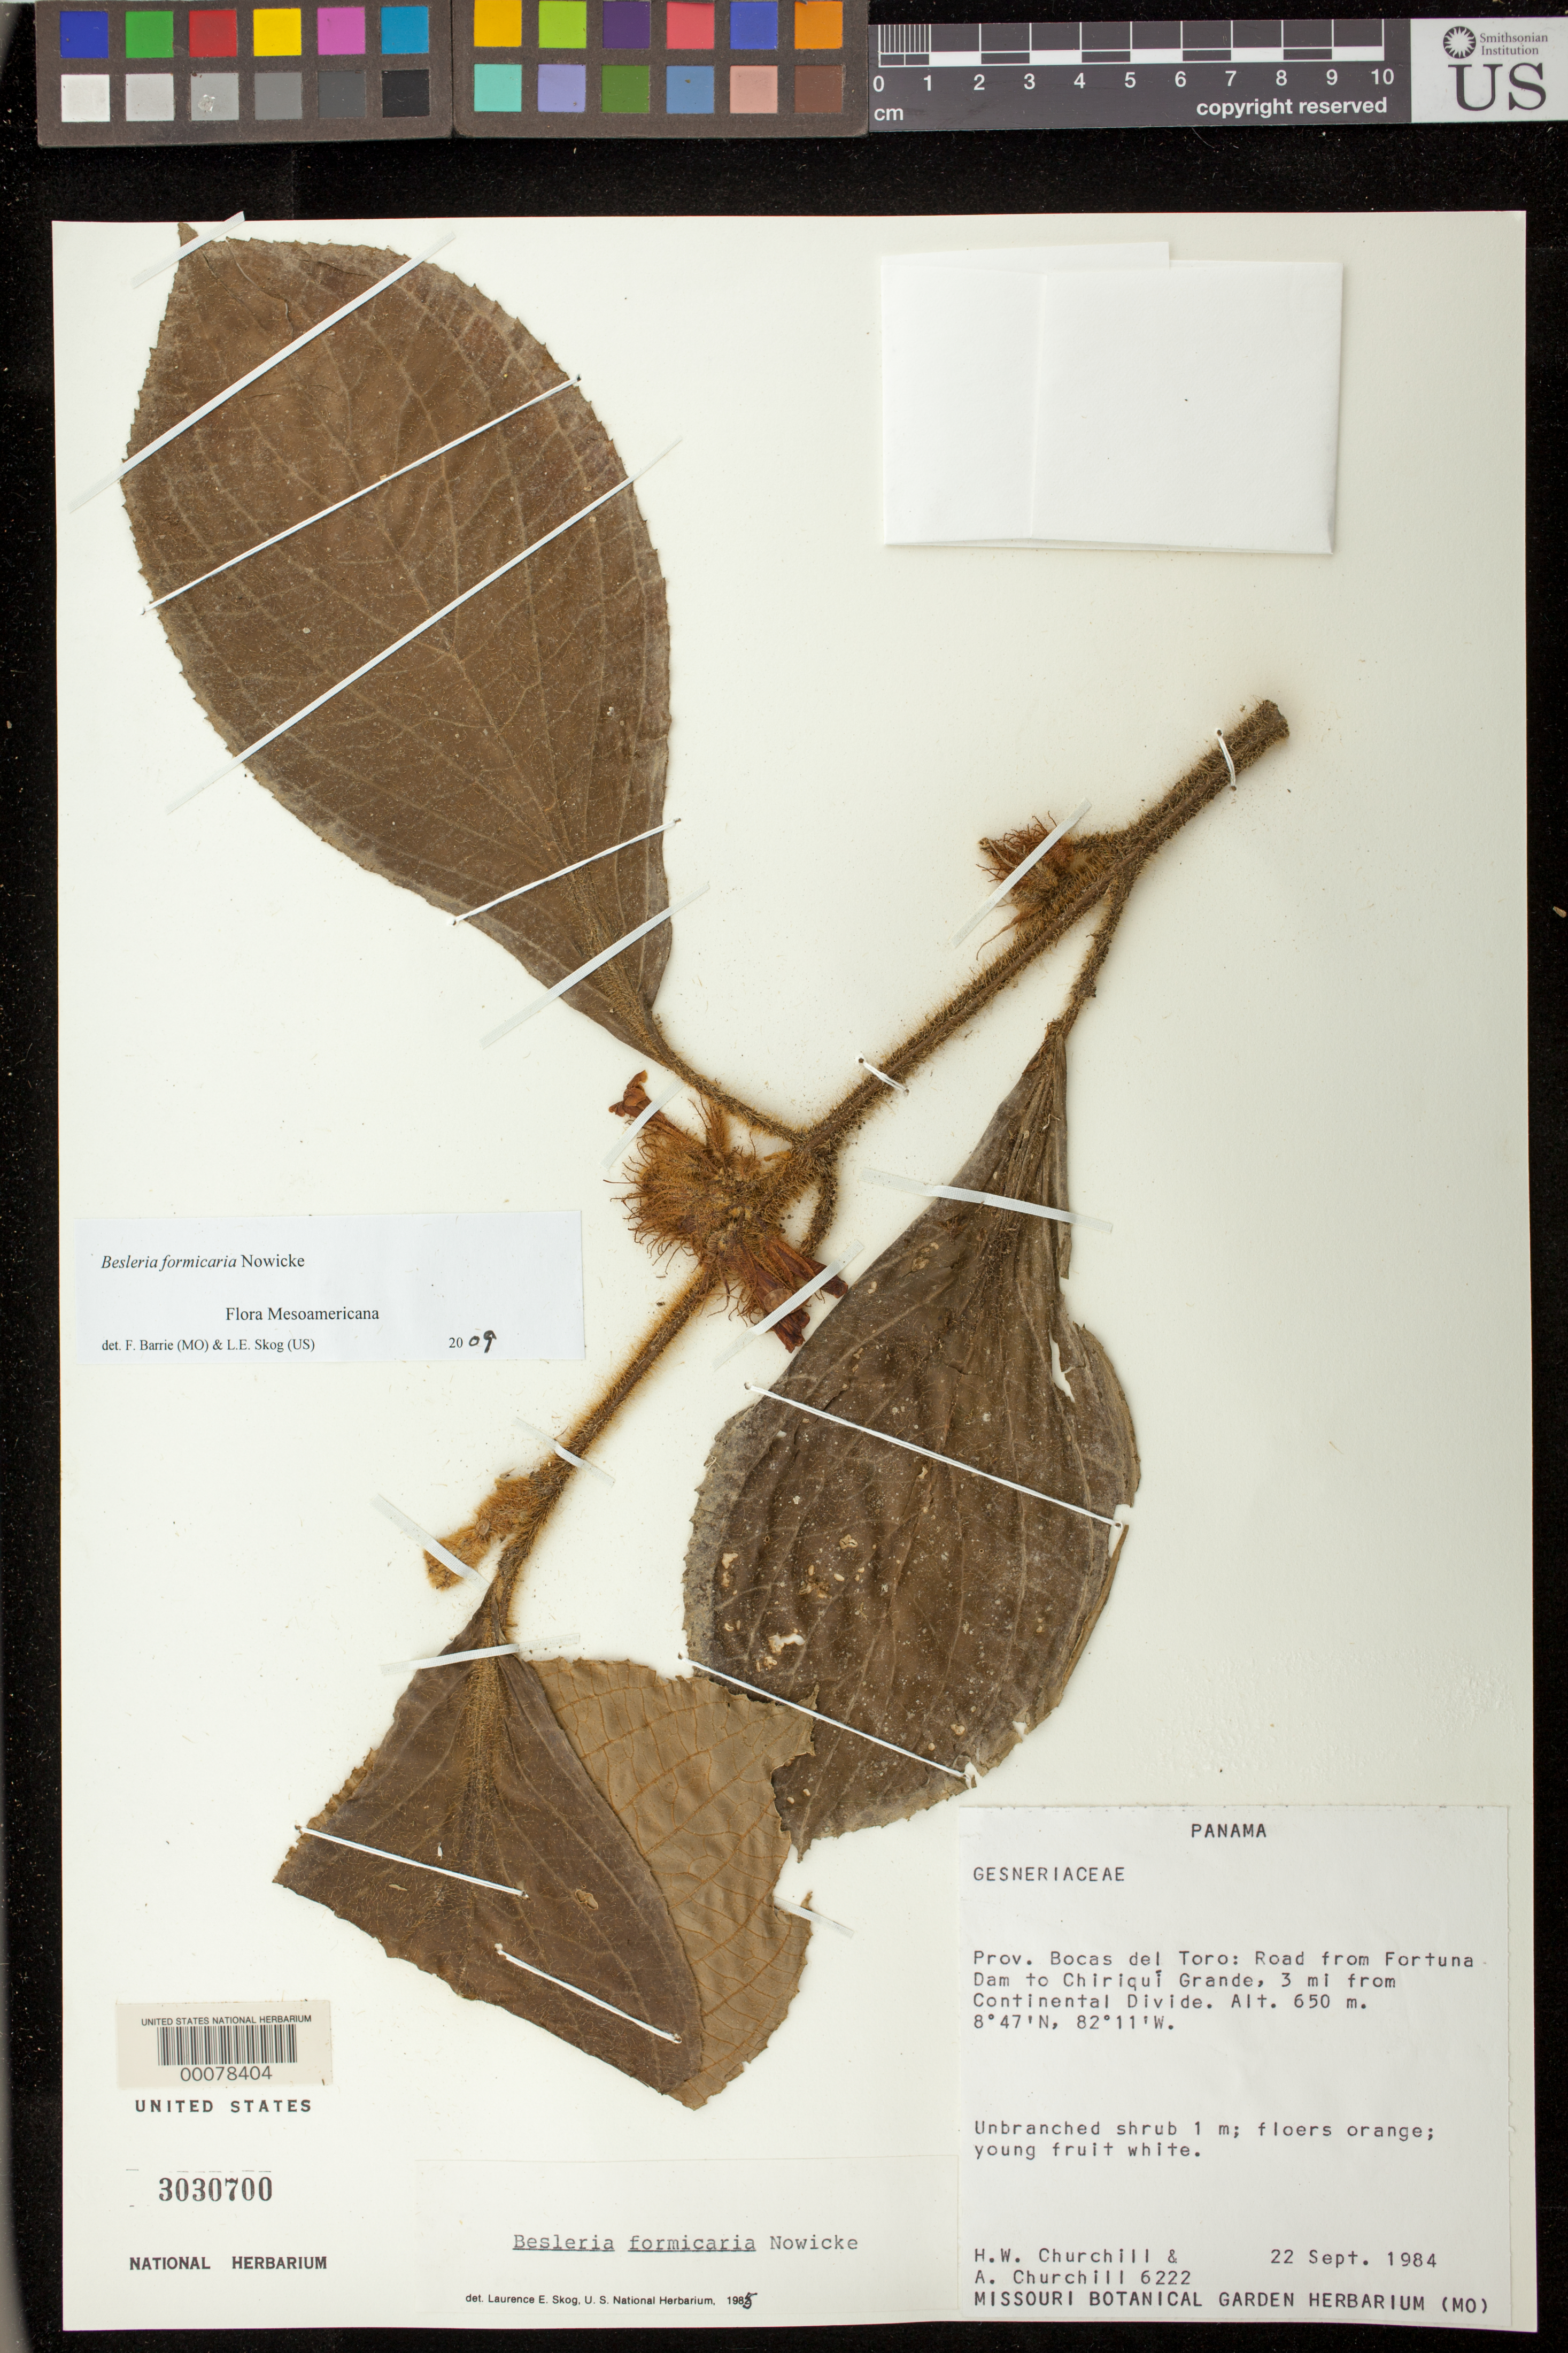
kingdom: Plantae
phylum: Tracheophyta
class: Magnoliopsida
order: Lamiales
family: Gesneriaceae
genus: Besleria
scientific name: Besleria formicaria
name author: Nowicke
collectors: H. Churchill & A. Churchill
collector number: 6222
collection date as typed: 22 Sep 1984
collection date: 1984-09-22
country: Panama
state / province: Bocas del Toro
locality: Road from Fortuna Dam to Chiriqui Grande, 3 mi from continental divide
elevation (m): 650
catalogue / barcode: US 3030700